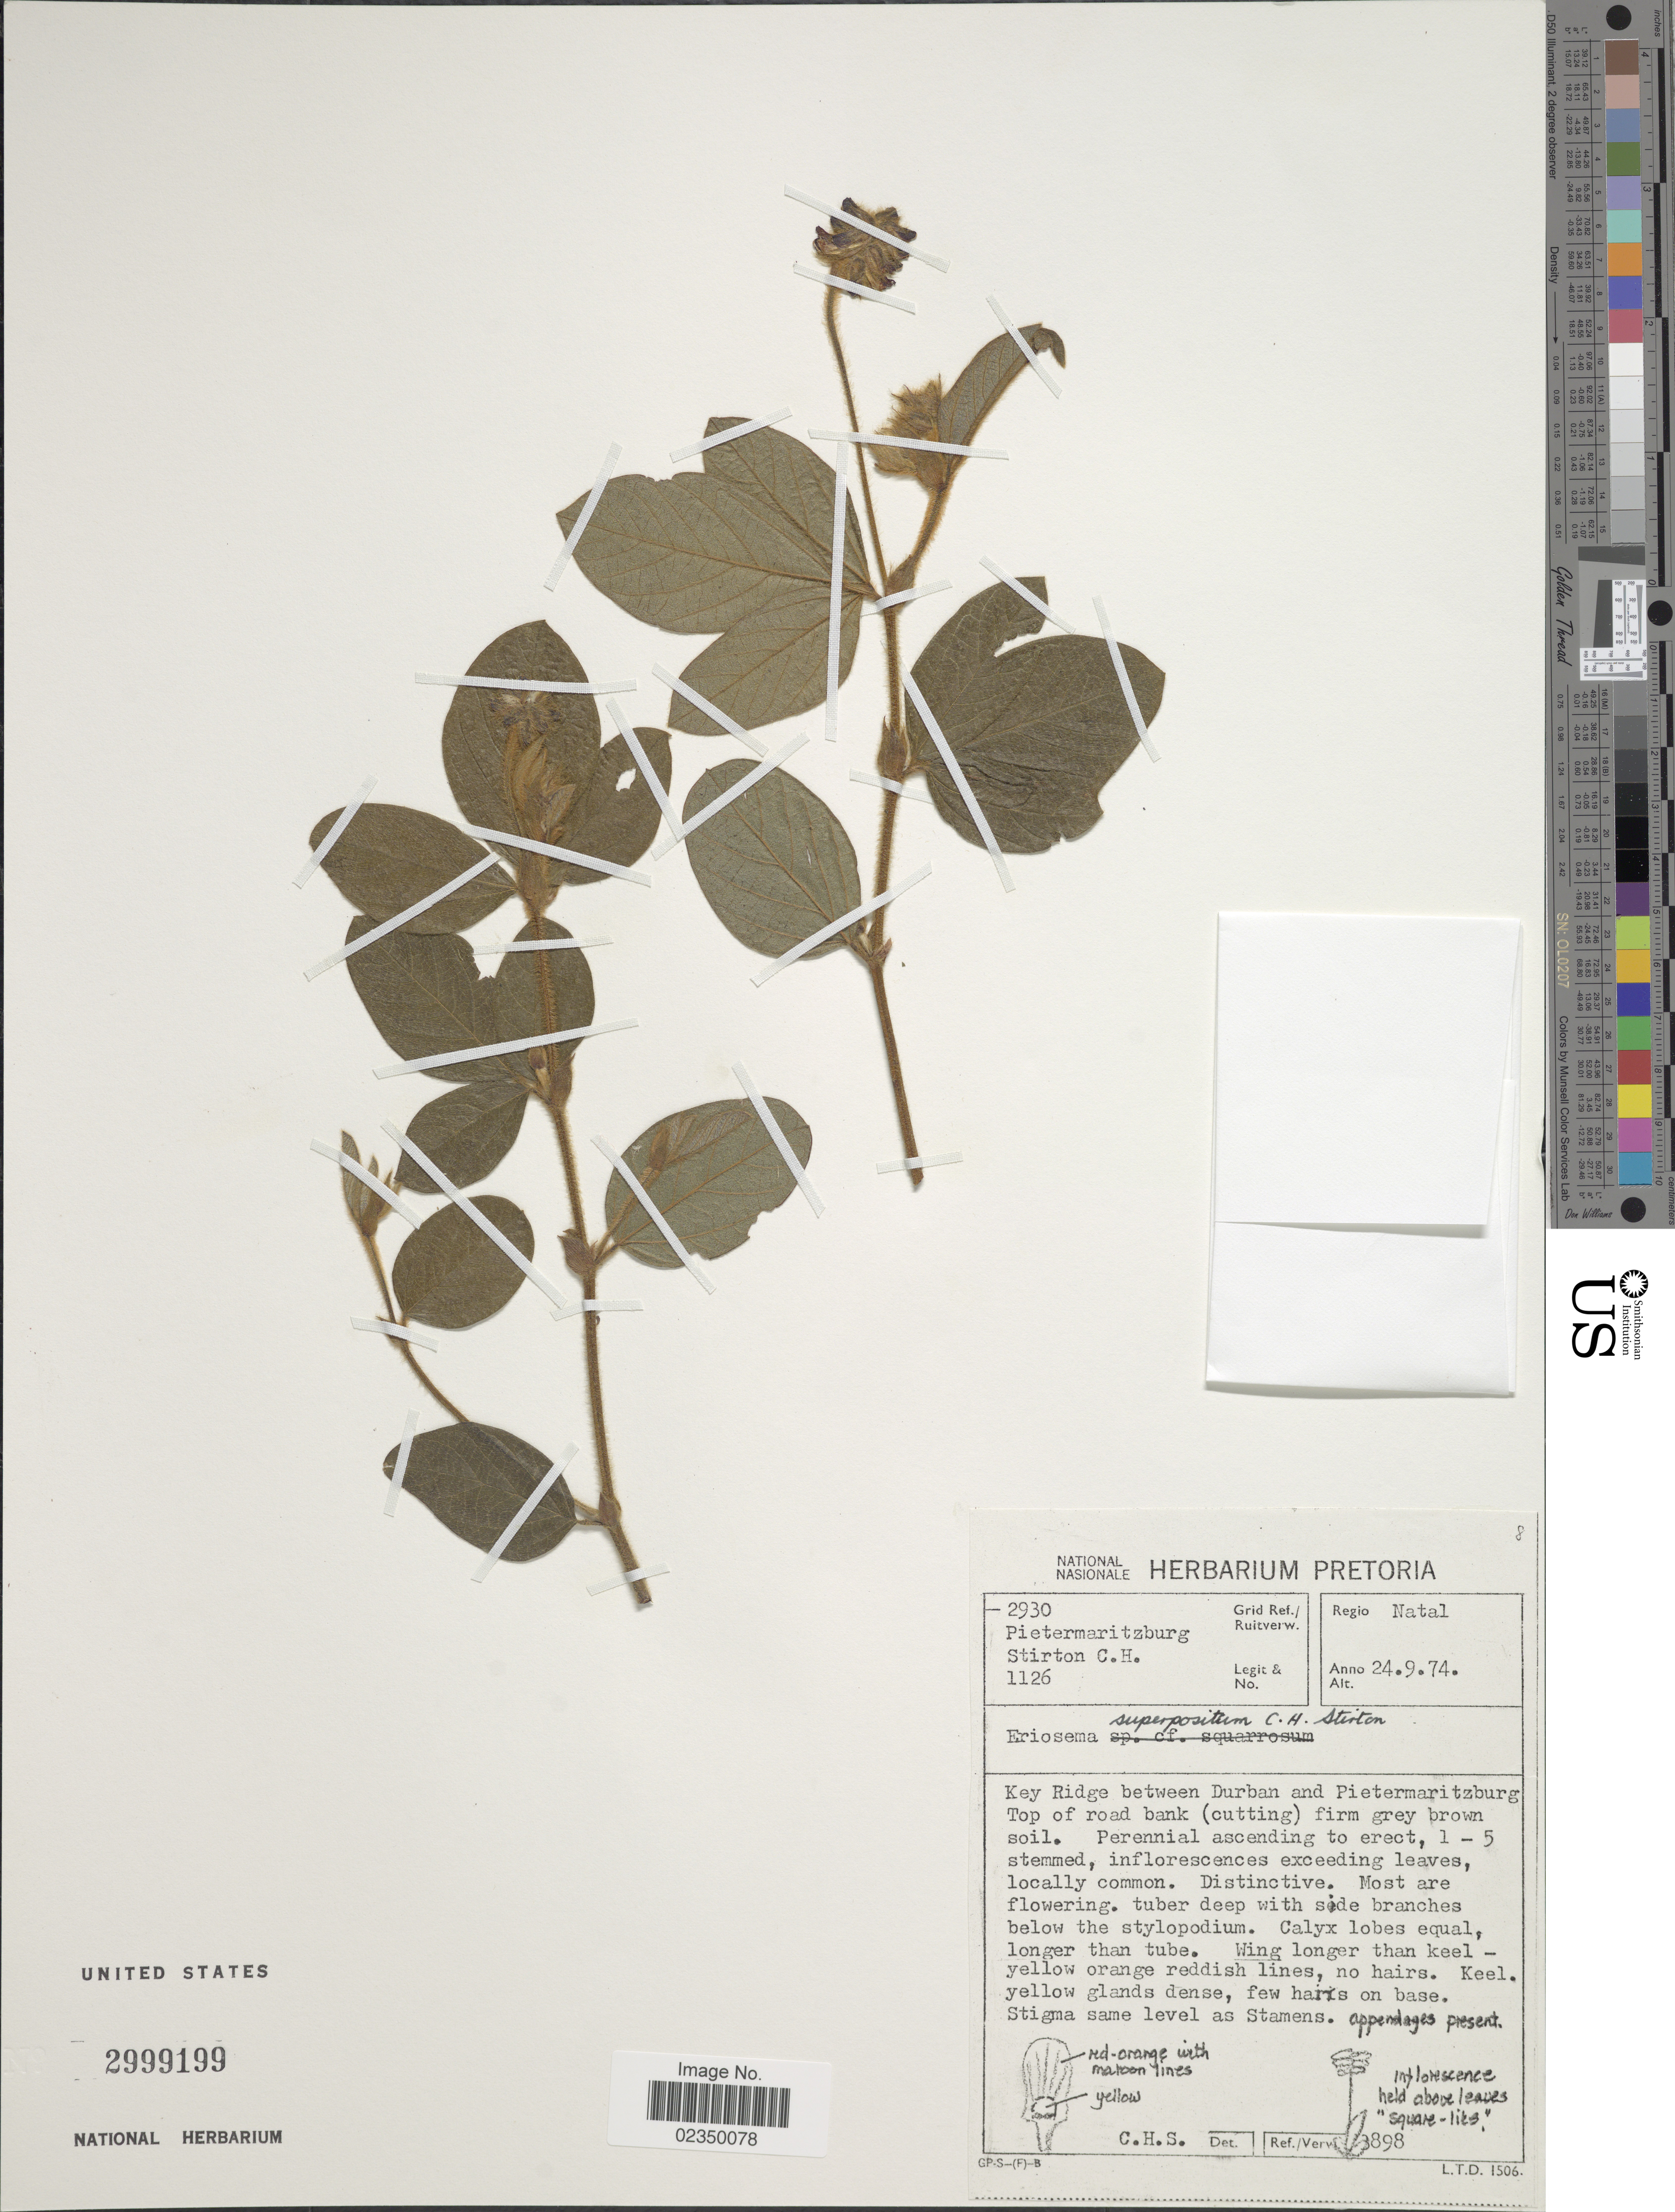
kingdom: Plantae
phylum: Tracheophyta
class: Magnoliopsida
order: Fabales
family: Fabaceae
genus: Eriosema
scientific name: Eriosema superpositum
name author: C.H. Stirt.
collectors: C. H. Stirton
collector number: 1126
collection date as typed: Transcribed d/m/y: 24/9/74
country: South Africa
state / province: KwaZulu-Natal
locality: Regio Natal, Key Ridge between Durban and Pietermaritzburg, Top of road bank (cutting) firm grey brown soil.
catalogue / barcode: US 2999199